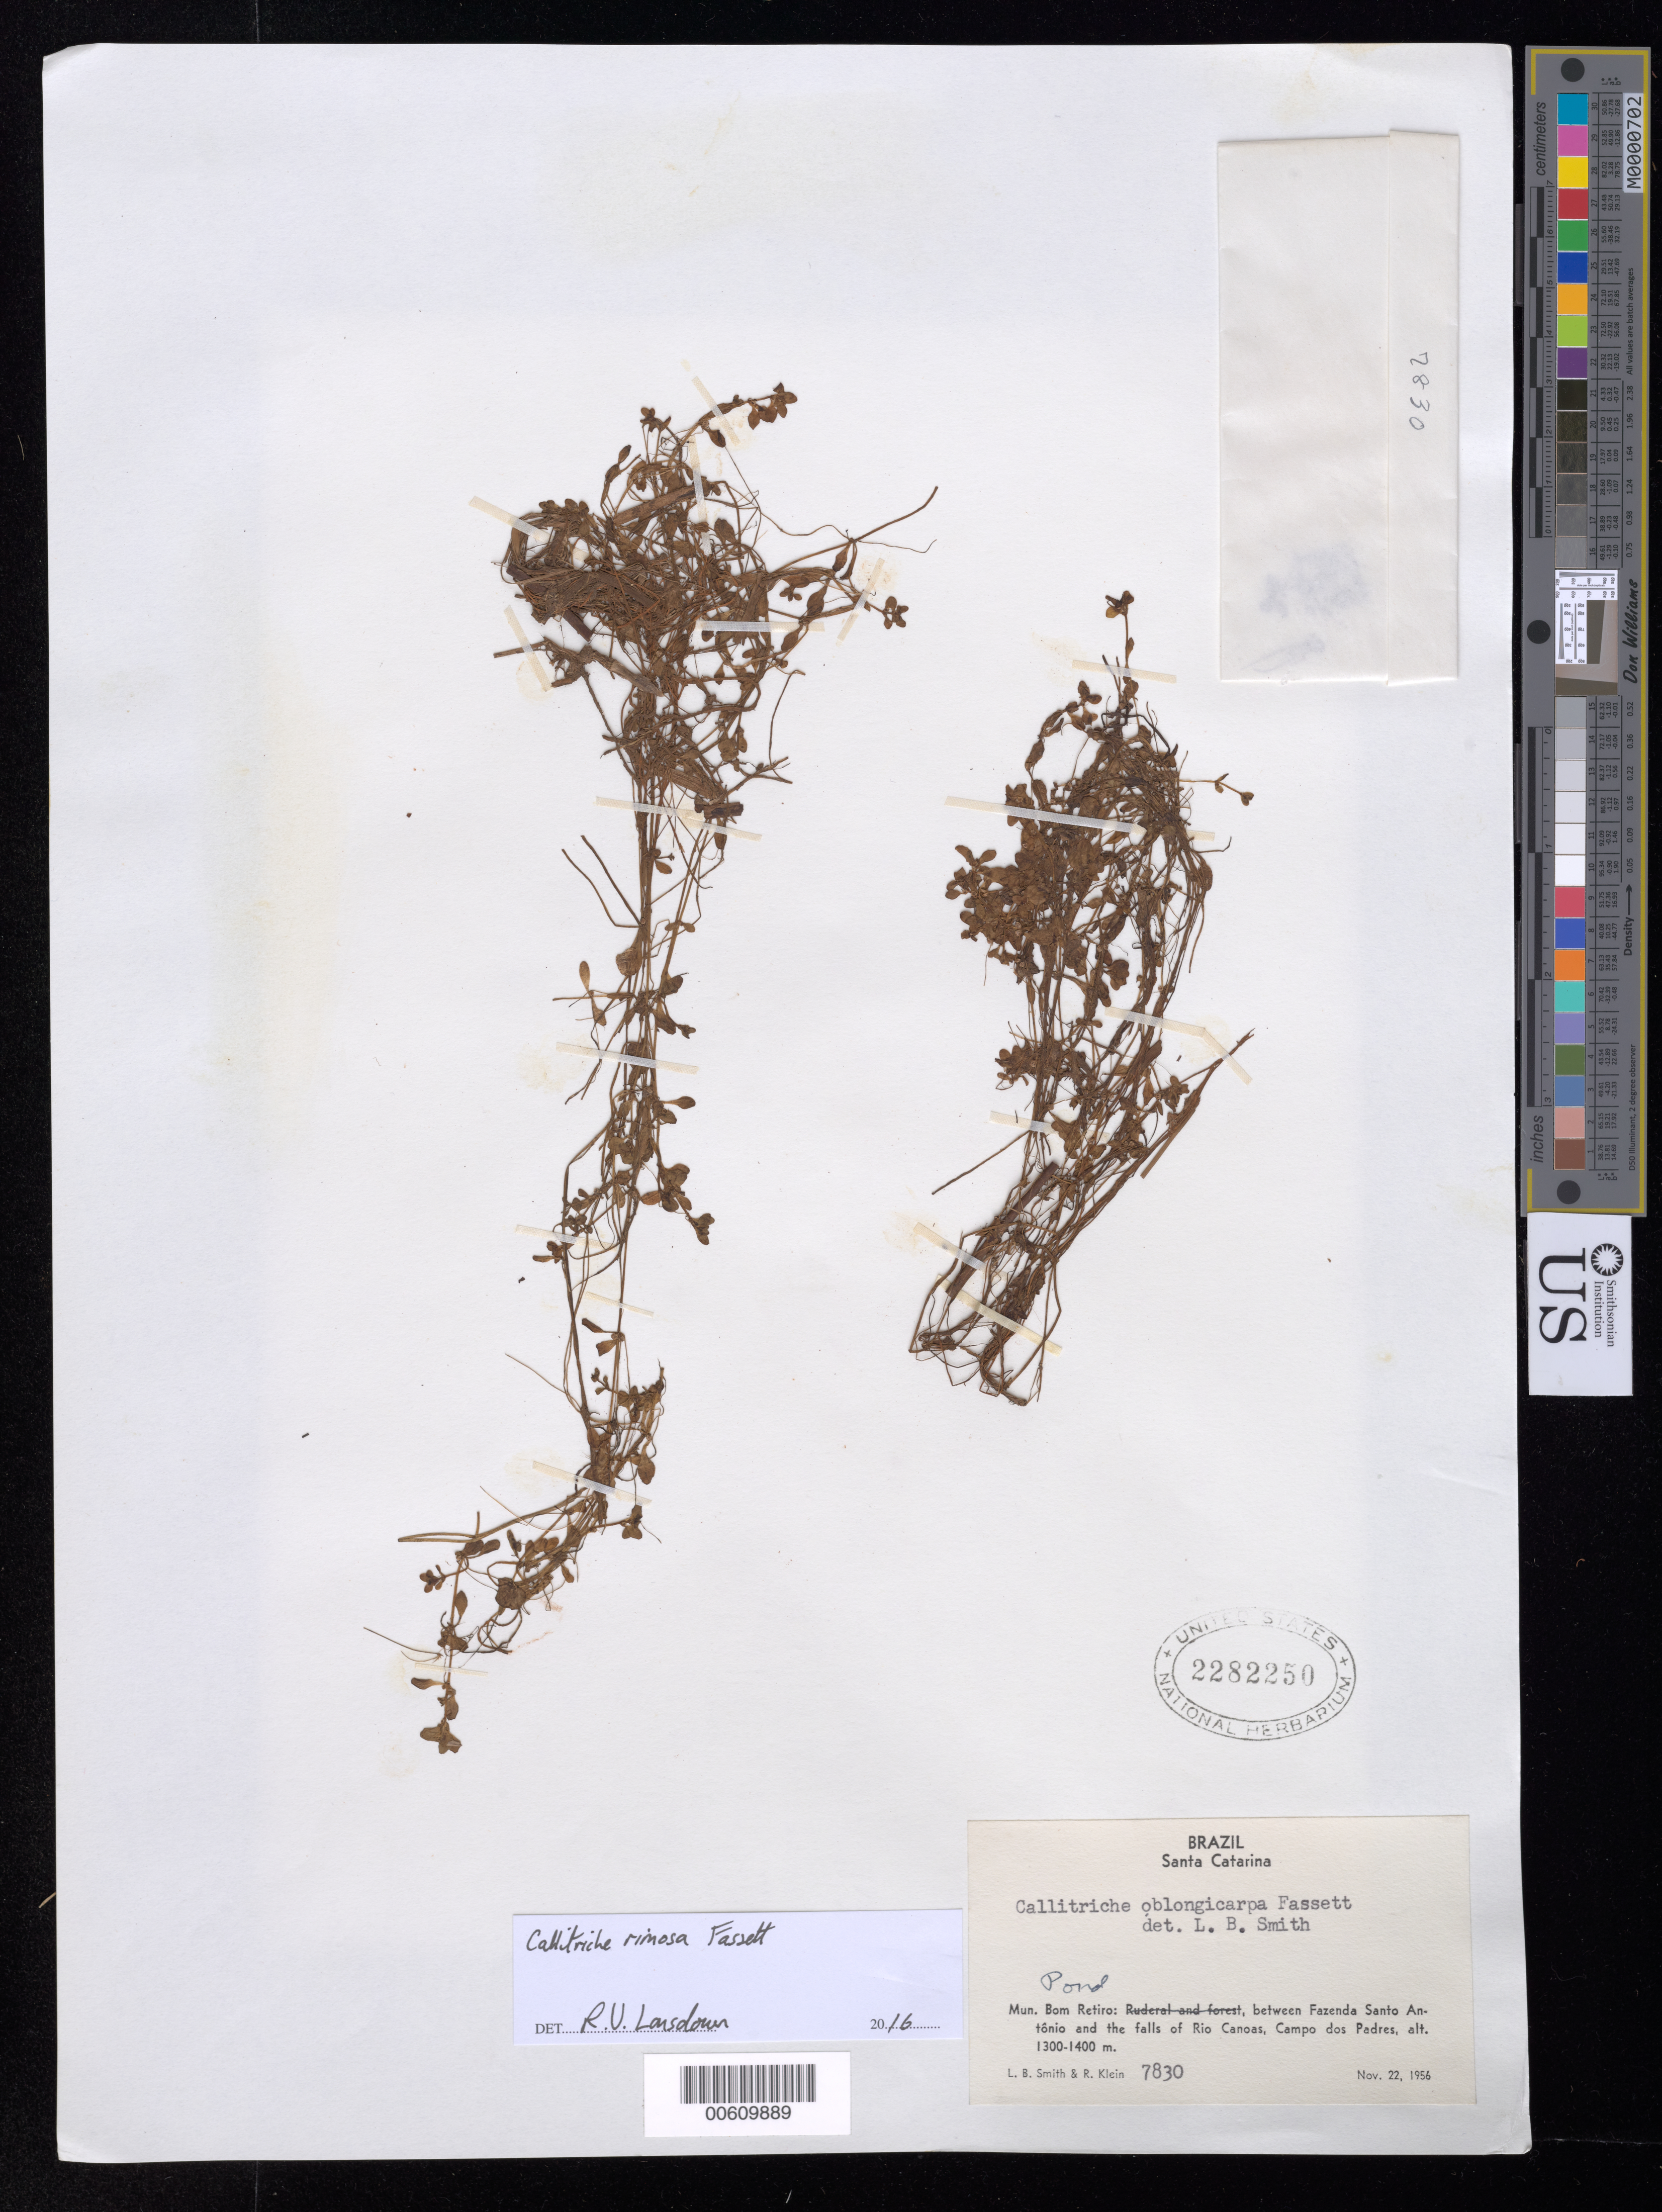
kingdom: Plantae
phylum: Tracheophyta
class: Magnoliopsida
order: Lamiales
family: Plantaginaceae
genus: Callitriche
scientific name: Callitriche rimosa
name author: Fassett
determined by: Lansdown, Richard V.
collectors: L. Smith & R. M. Klein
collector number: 7830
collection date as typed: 22 Nov 1956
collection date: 1956-11-22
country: Brazil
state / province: Santa Catarina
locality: Bom Retiro, between Fazenda Santo Antonio and the falls of Rio Canoas, Campo dos Padres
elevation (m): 1300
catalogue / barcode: US 2282250